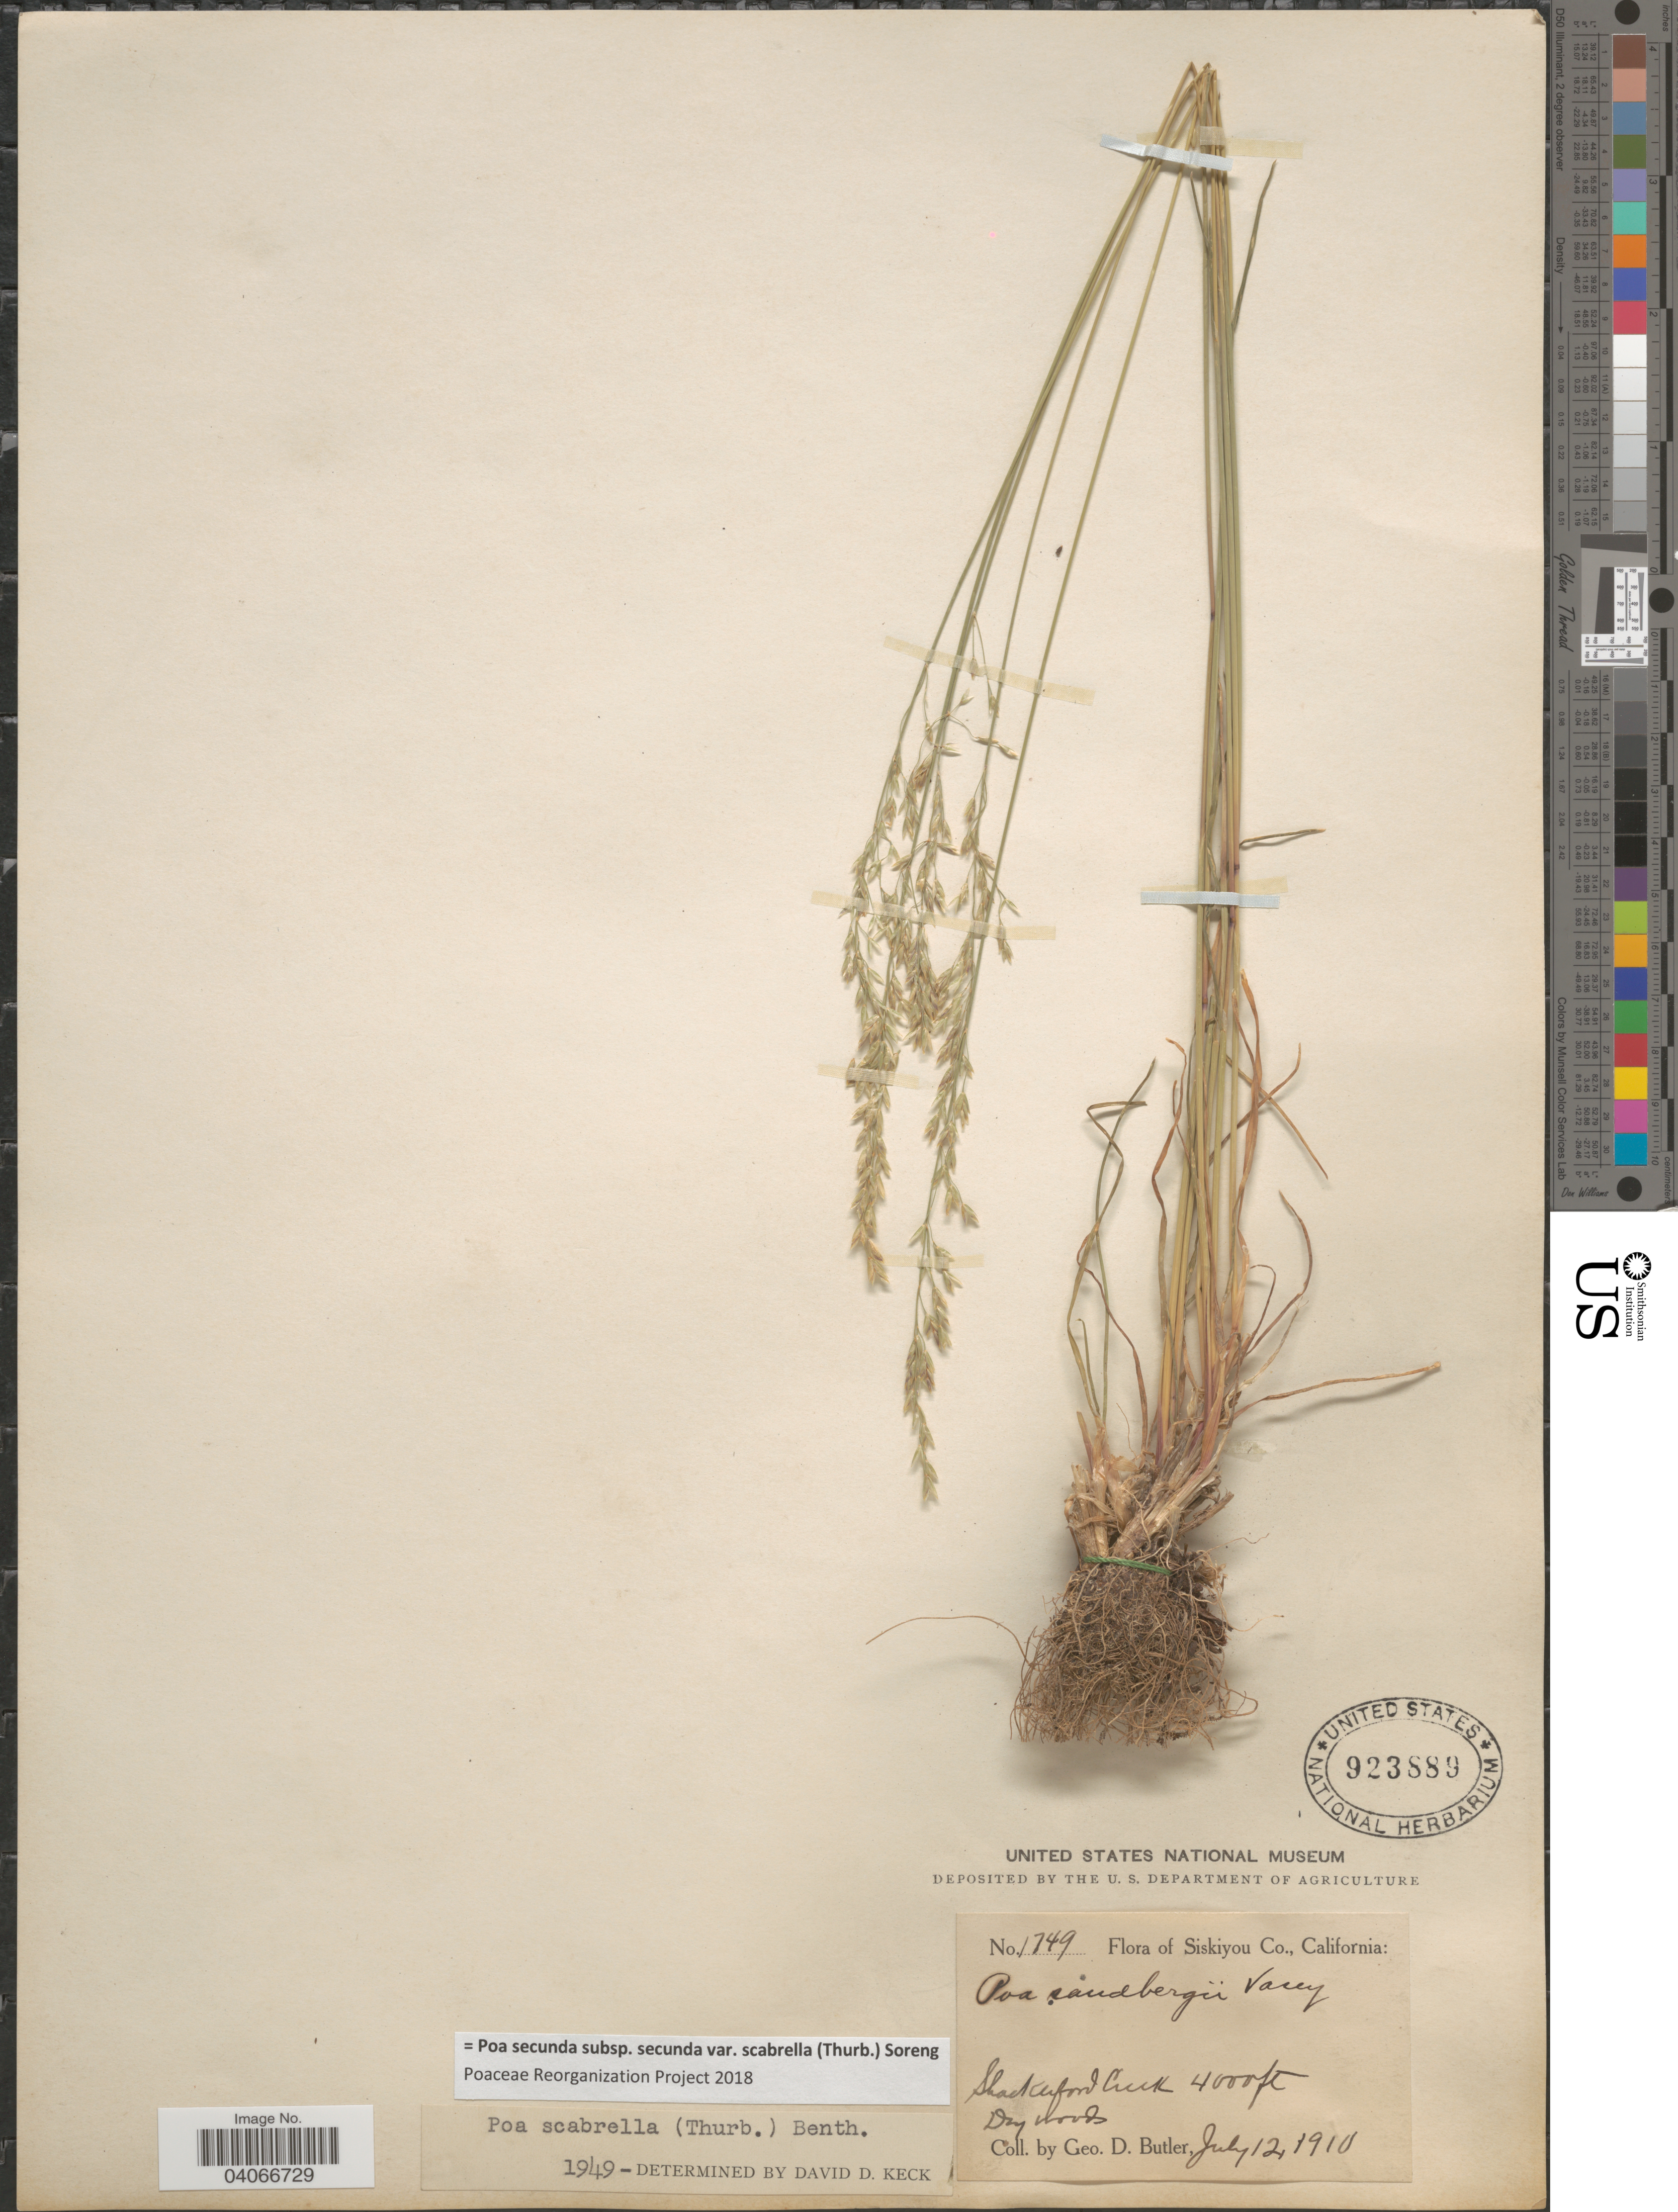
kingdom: Plantae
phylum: Tracheophyta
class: Liliopsida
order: Poales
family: Poaceae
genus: Poa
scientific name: Poa secunda subsp. secunda var. scabrella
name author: (Thurb.) Soreng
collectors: G. D. Butler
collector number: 1749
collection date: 1910-07-12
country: United States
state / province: California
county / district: Siskiyou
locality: Siskiyou Co. Shackerford Creek.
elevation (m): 1219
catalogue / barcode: US 923889